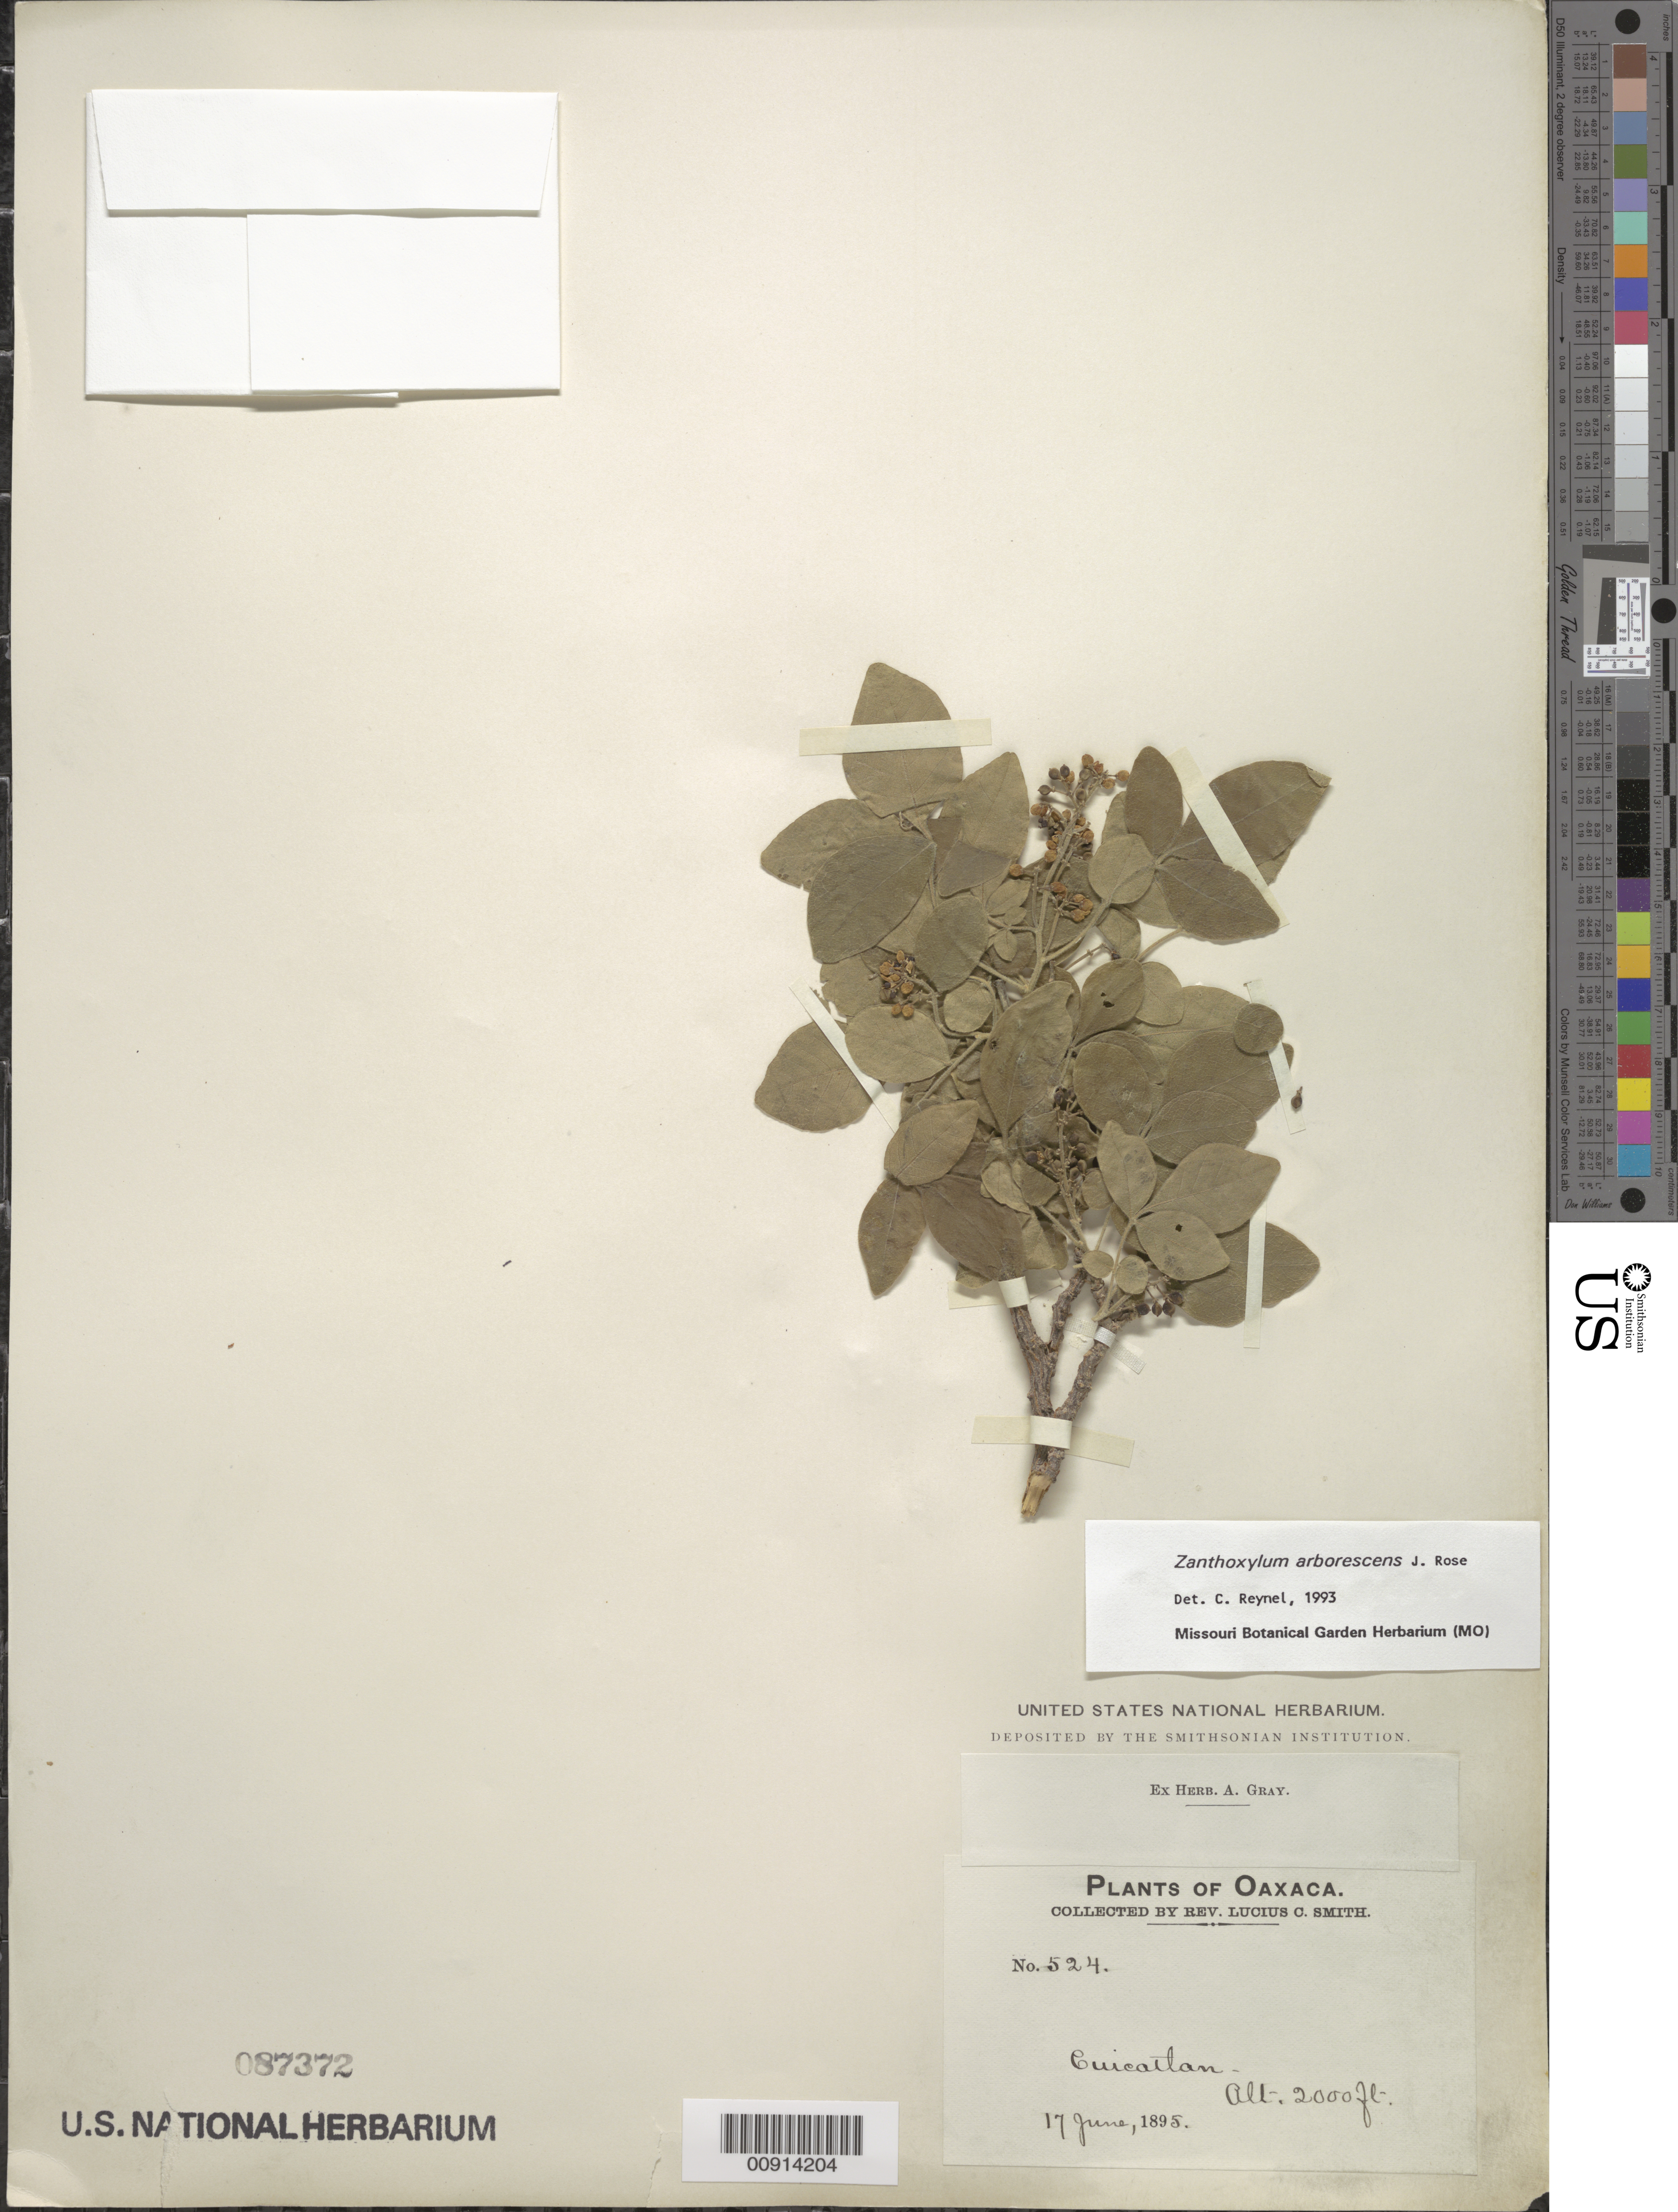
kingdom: Plantae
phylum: Tracheophyta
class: Magnoliopsida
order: Sapindales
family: Rutaceae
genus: Zanthoxylum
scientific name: Zanthoxylum arborescens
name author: Rose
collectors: L. C. Smith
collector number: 524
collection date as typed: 17 Jun 1895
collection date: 1895-06-17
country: Mexico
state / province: Oaxaca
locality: Cuicatlán, Oaxaca.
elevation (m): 610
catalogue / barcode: US 87372